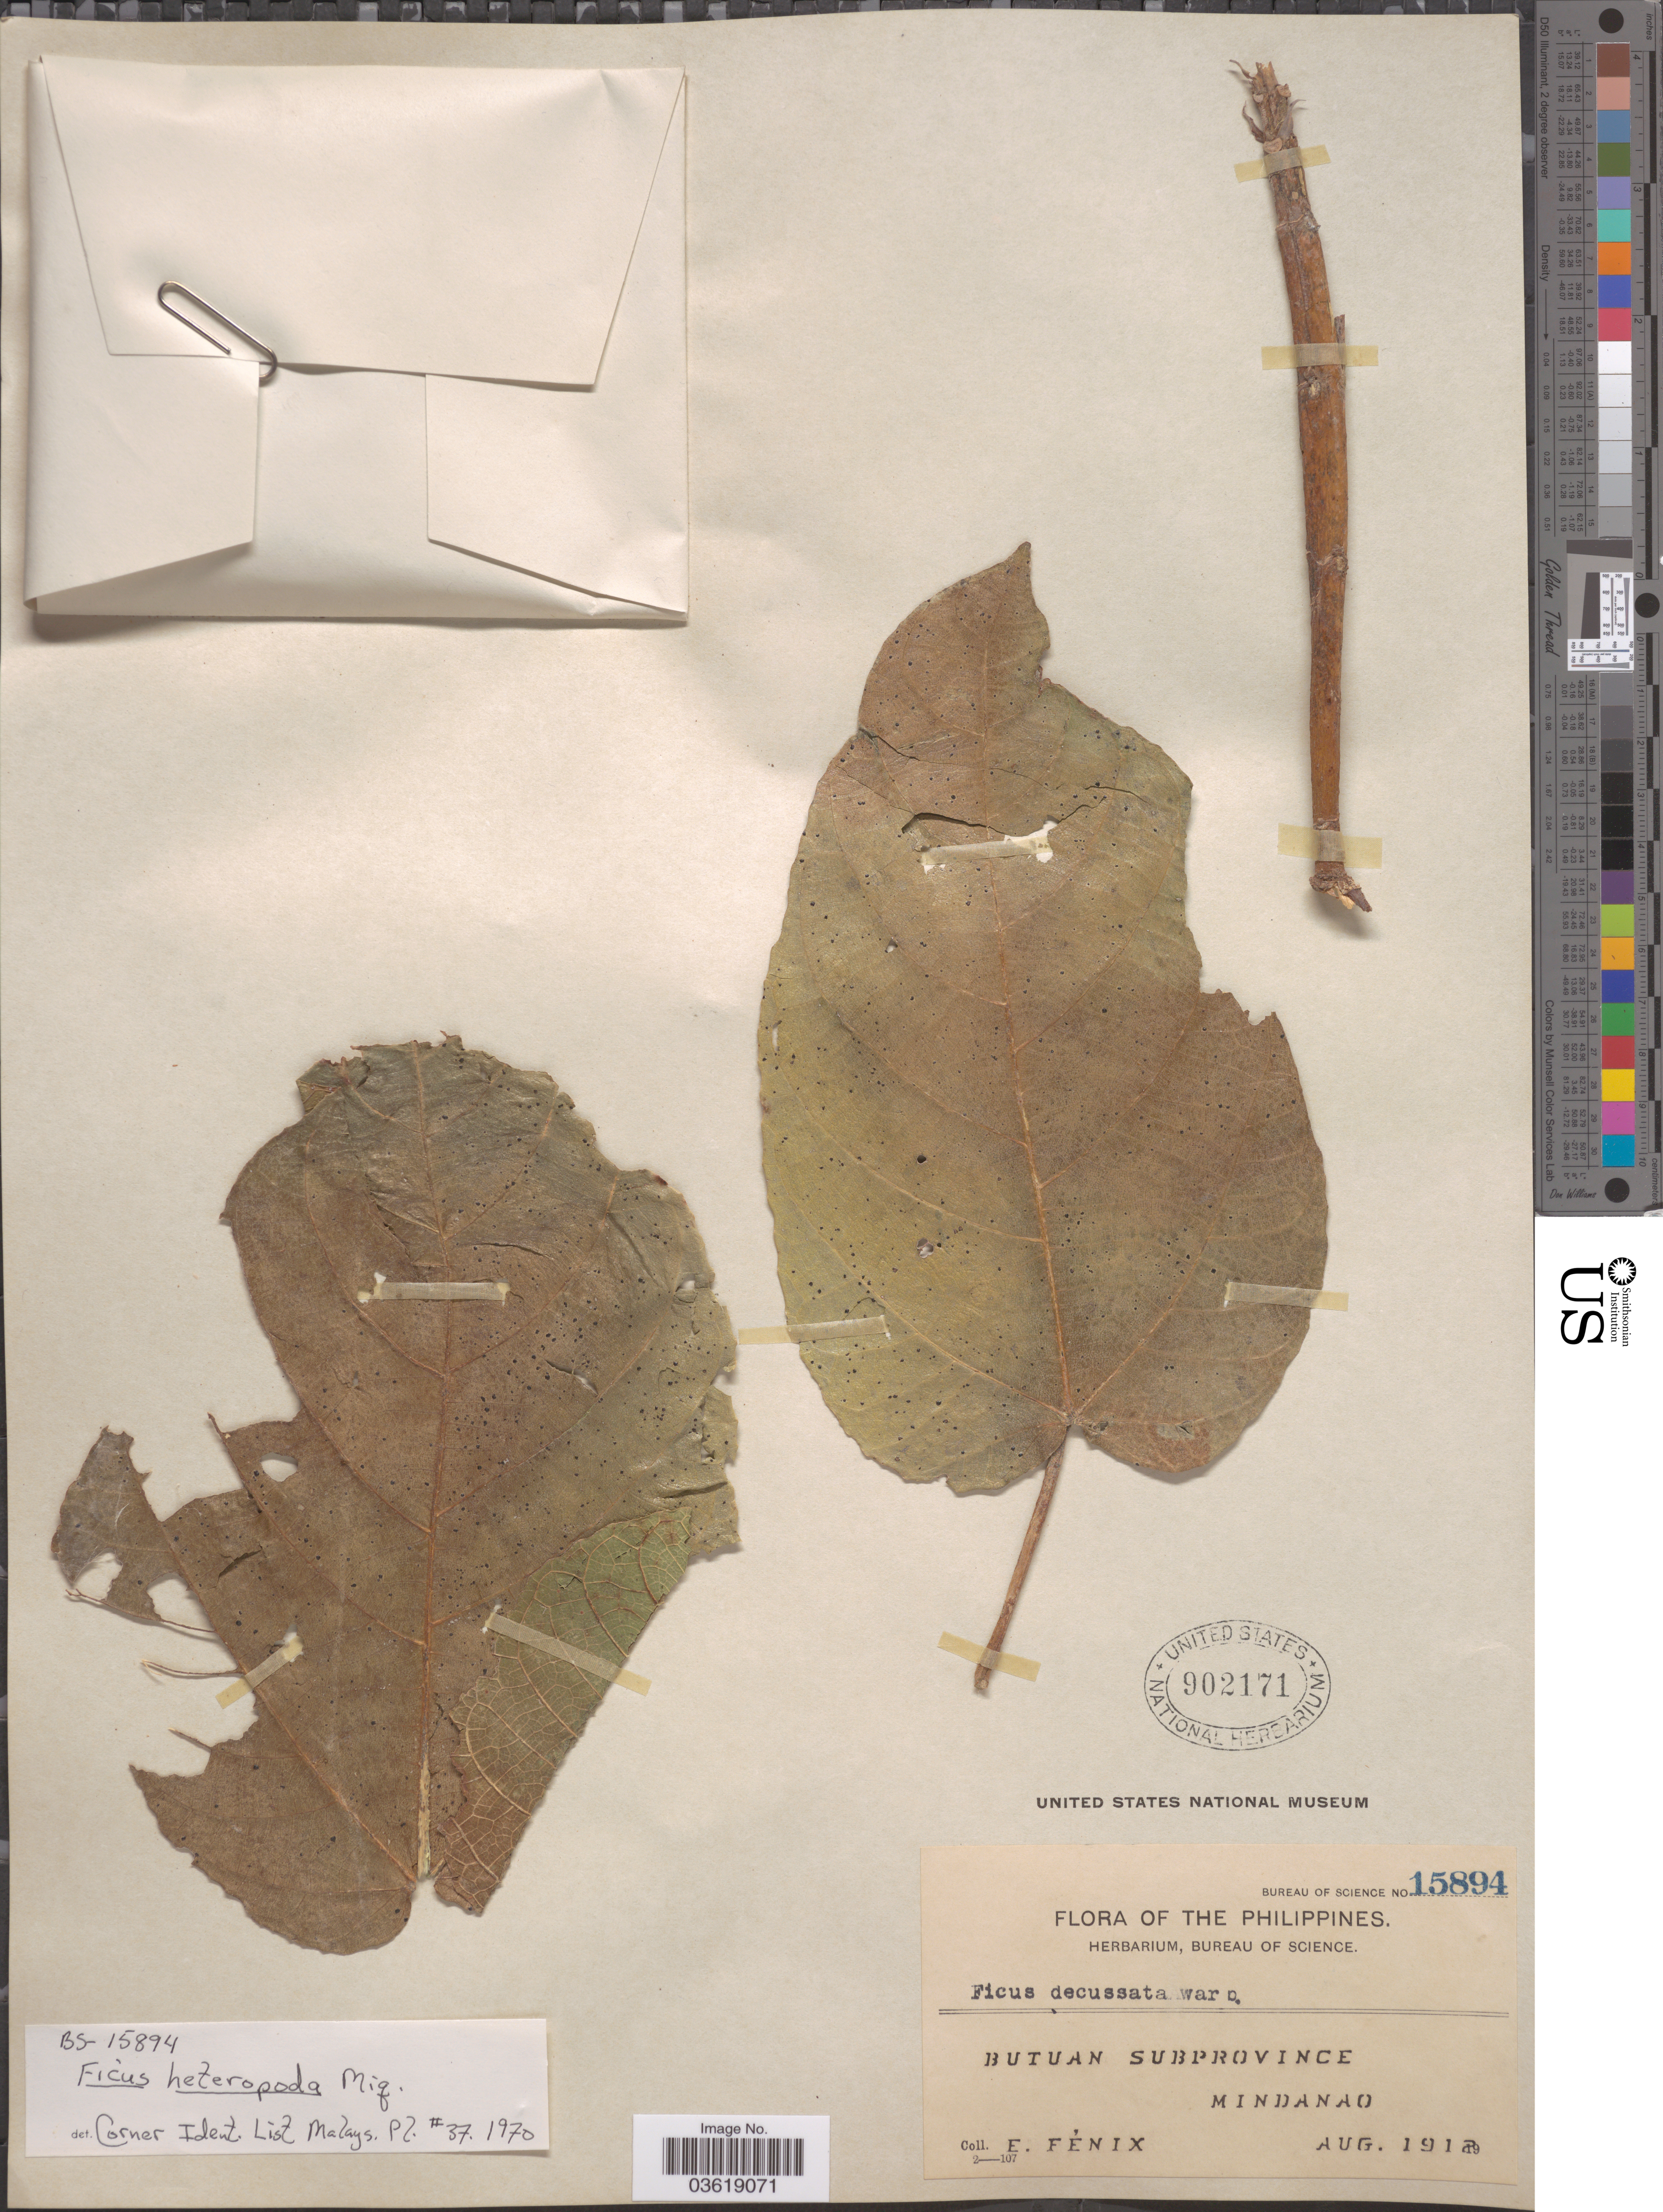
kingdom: Plantae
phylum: Tracheophyta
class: Magnoliopsida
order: Rosales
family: Moraceae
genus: Ficus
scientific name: Ficus heteropoda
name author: Miq.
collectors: E. Fénix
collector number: Bureau of Science 15894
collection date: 1912-08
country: Philippines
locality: Butuan Subprovince, Mindanao.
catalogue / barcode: US 902171